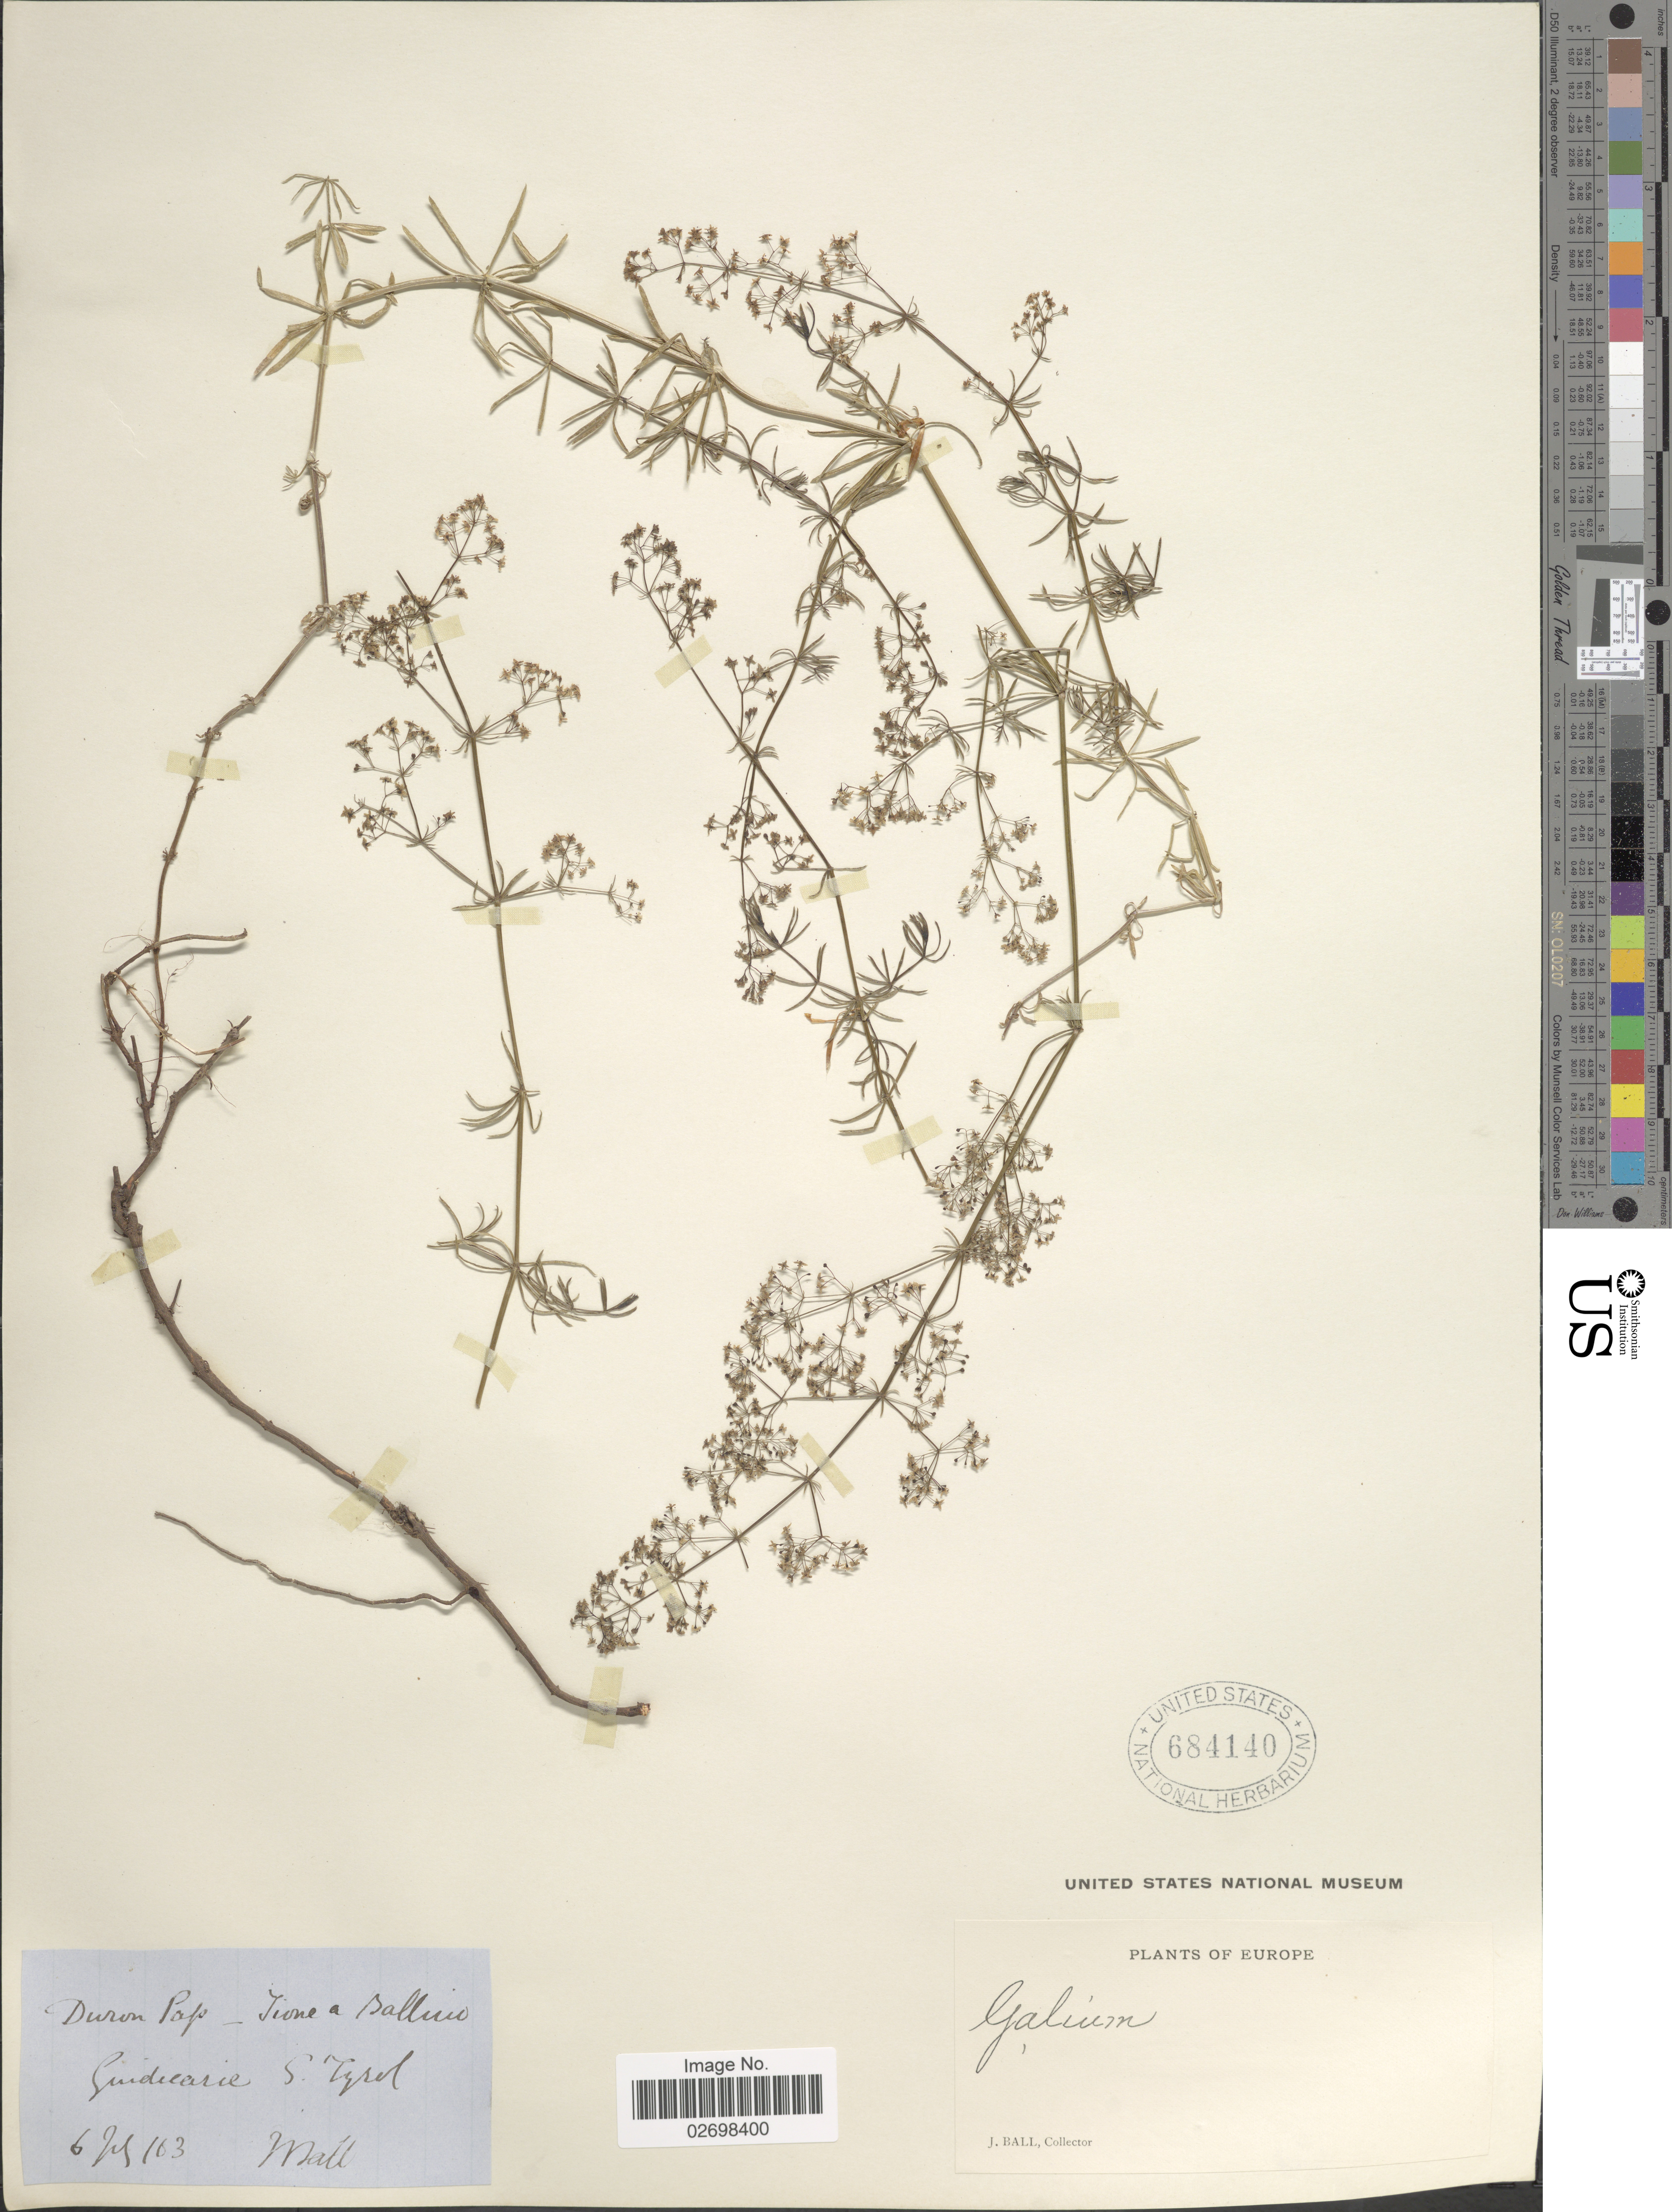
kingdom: Plantae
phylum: Tracheophyta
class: Magnoliopsida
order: Gentianales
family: Rubiaceae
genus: Galium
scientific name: Galium sp.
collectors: J. Ball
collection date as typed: Transcribed d/m/y: 6/7/63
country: Italy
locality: Duron Pass - jione a Balluio [interpreted] Giudicarie S. Tyrol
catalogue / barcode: US 684140